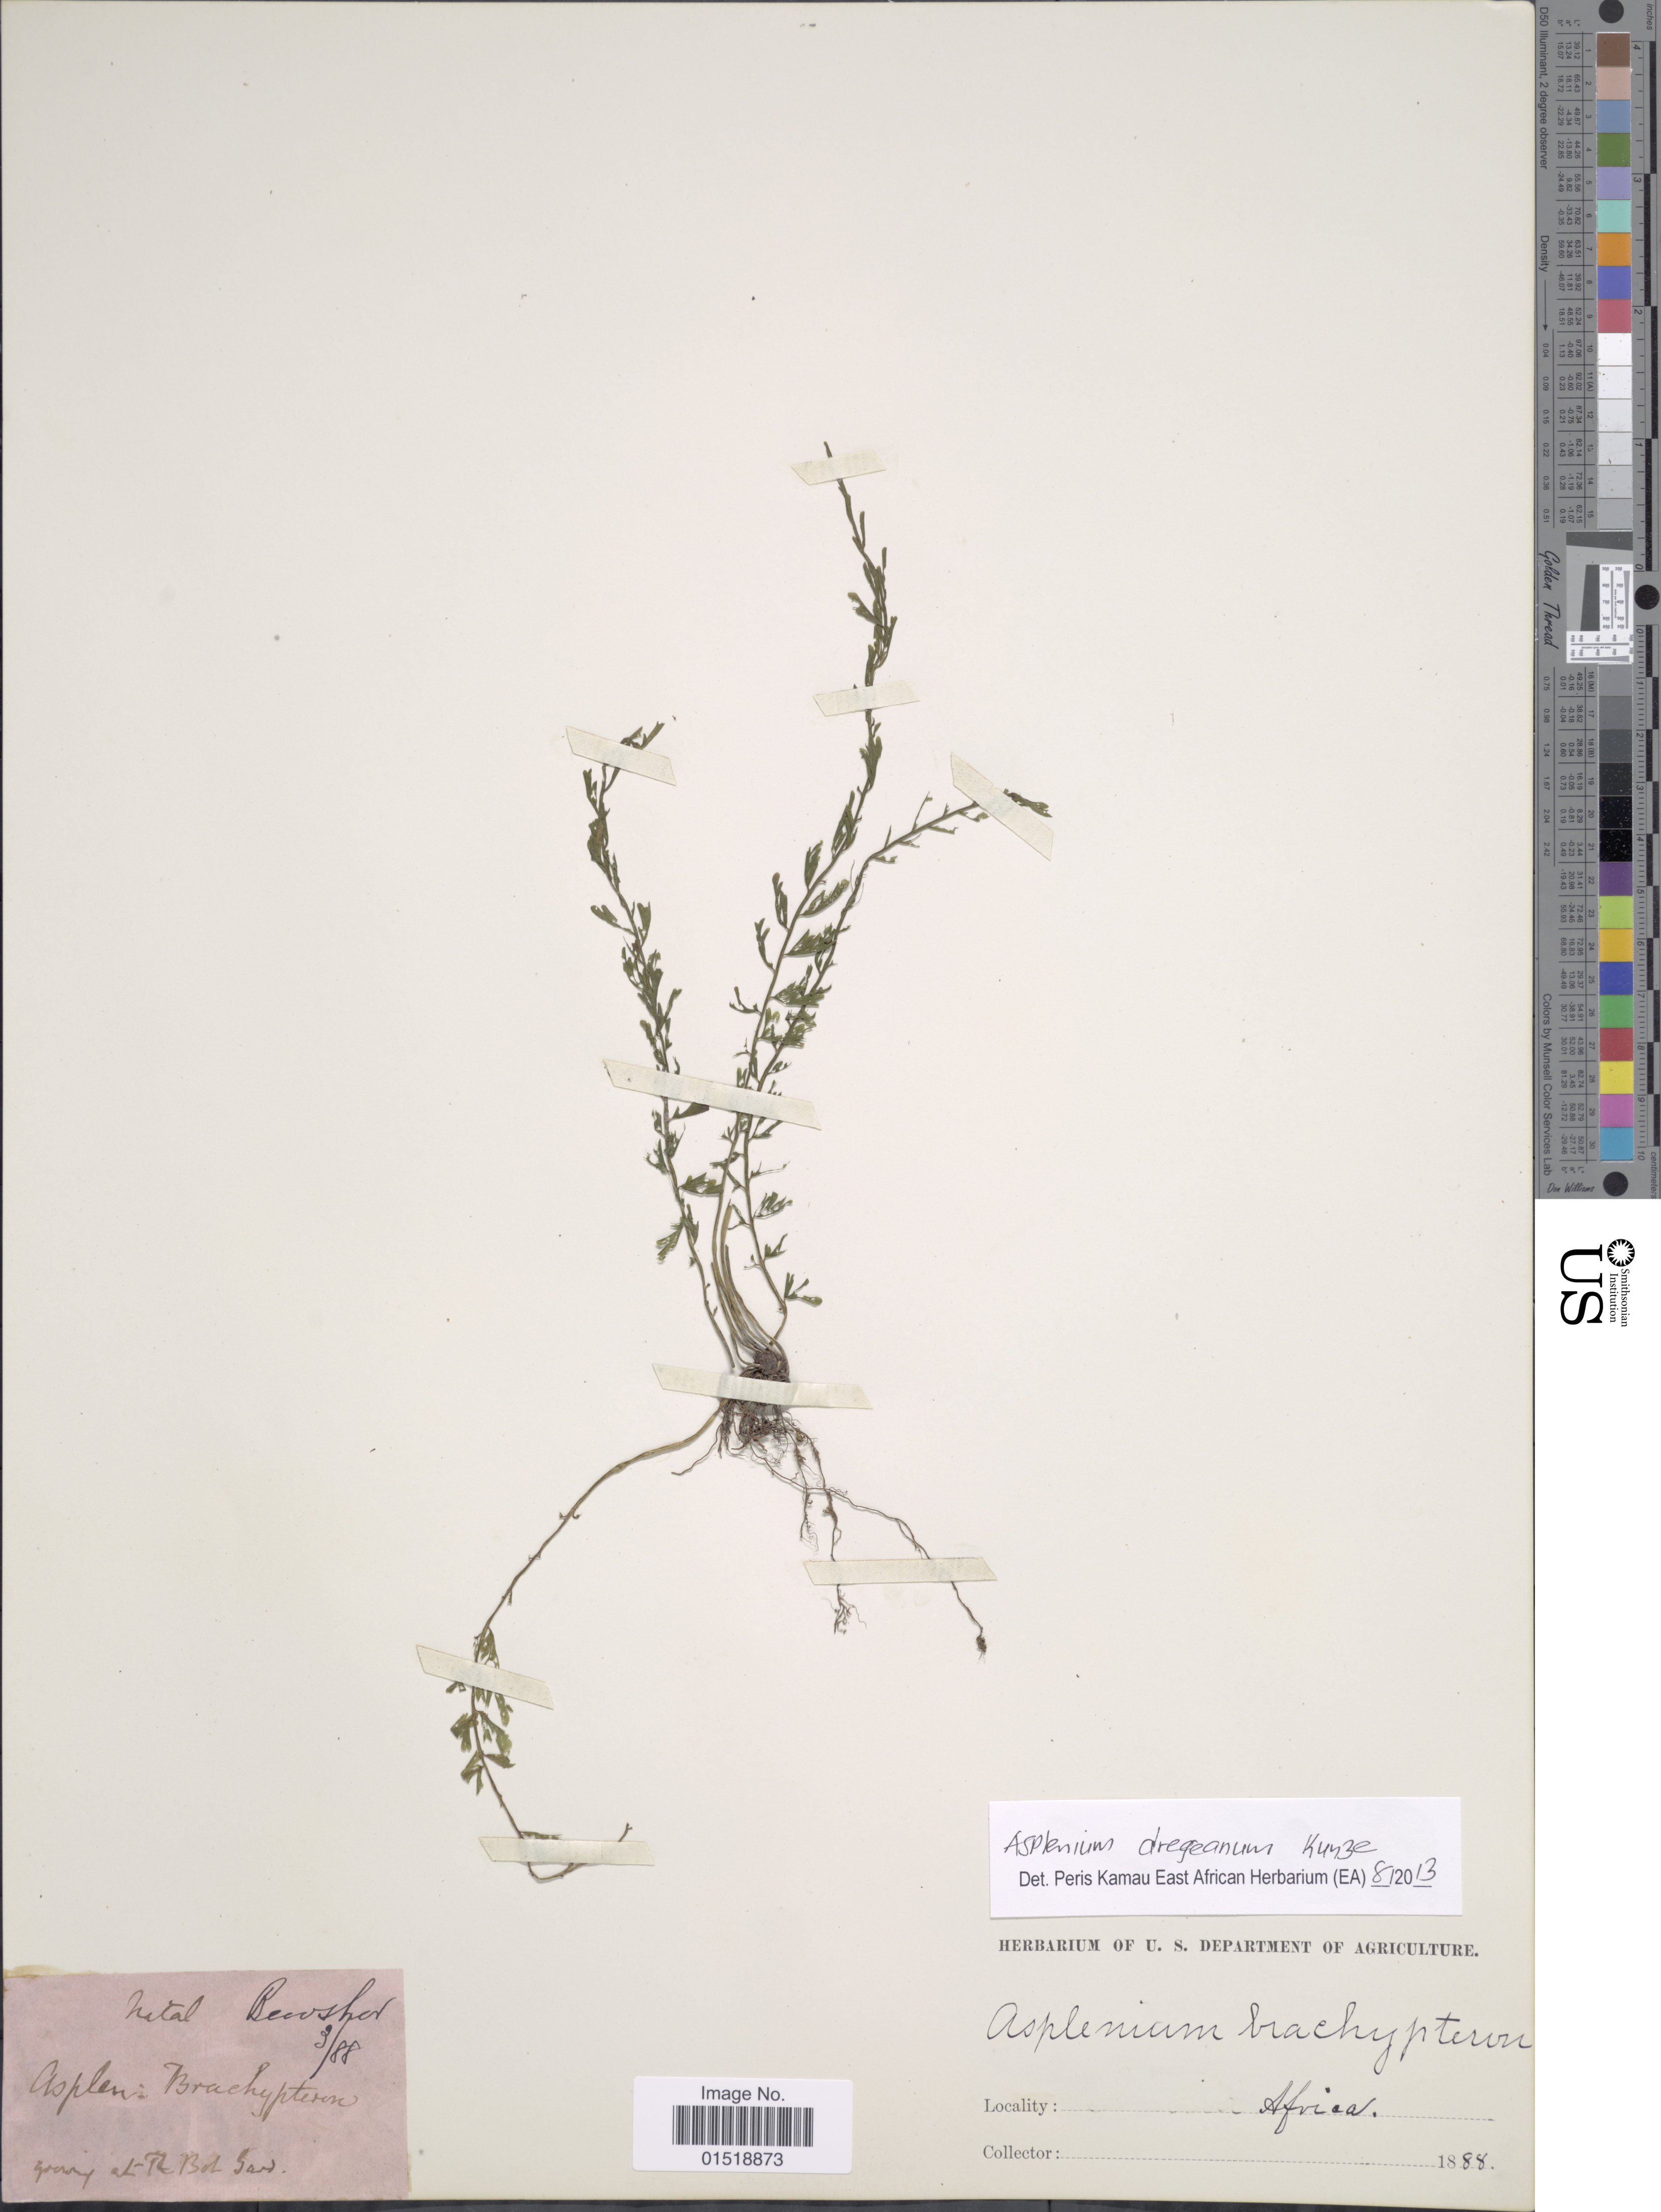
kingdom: Plantae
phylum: Tracheophyta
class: Polypodiopsida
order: Polypodiales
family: Aspleniaceae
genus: Asplenium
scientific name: Asplenium dregeanum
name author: Kunze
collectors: Bewsher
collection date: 1888-03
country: South Africa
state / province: KwaZulu-Natal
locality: Natal.